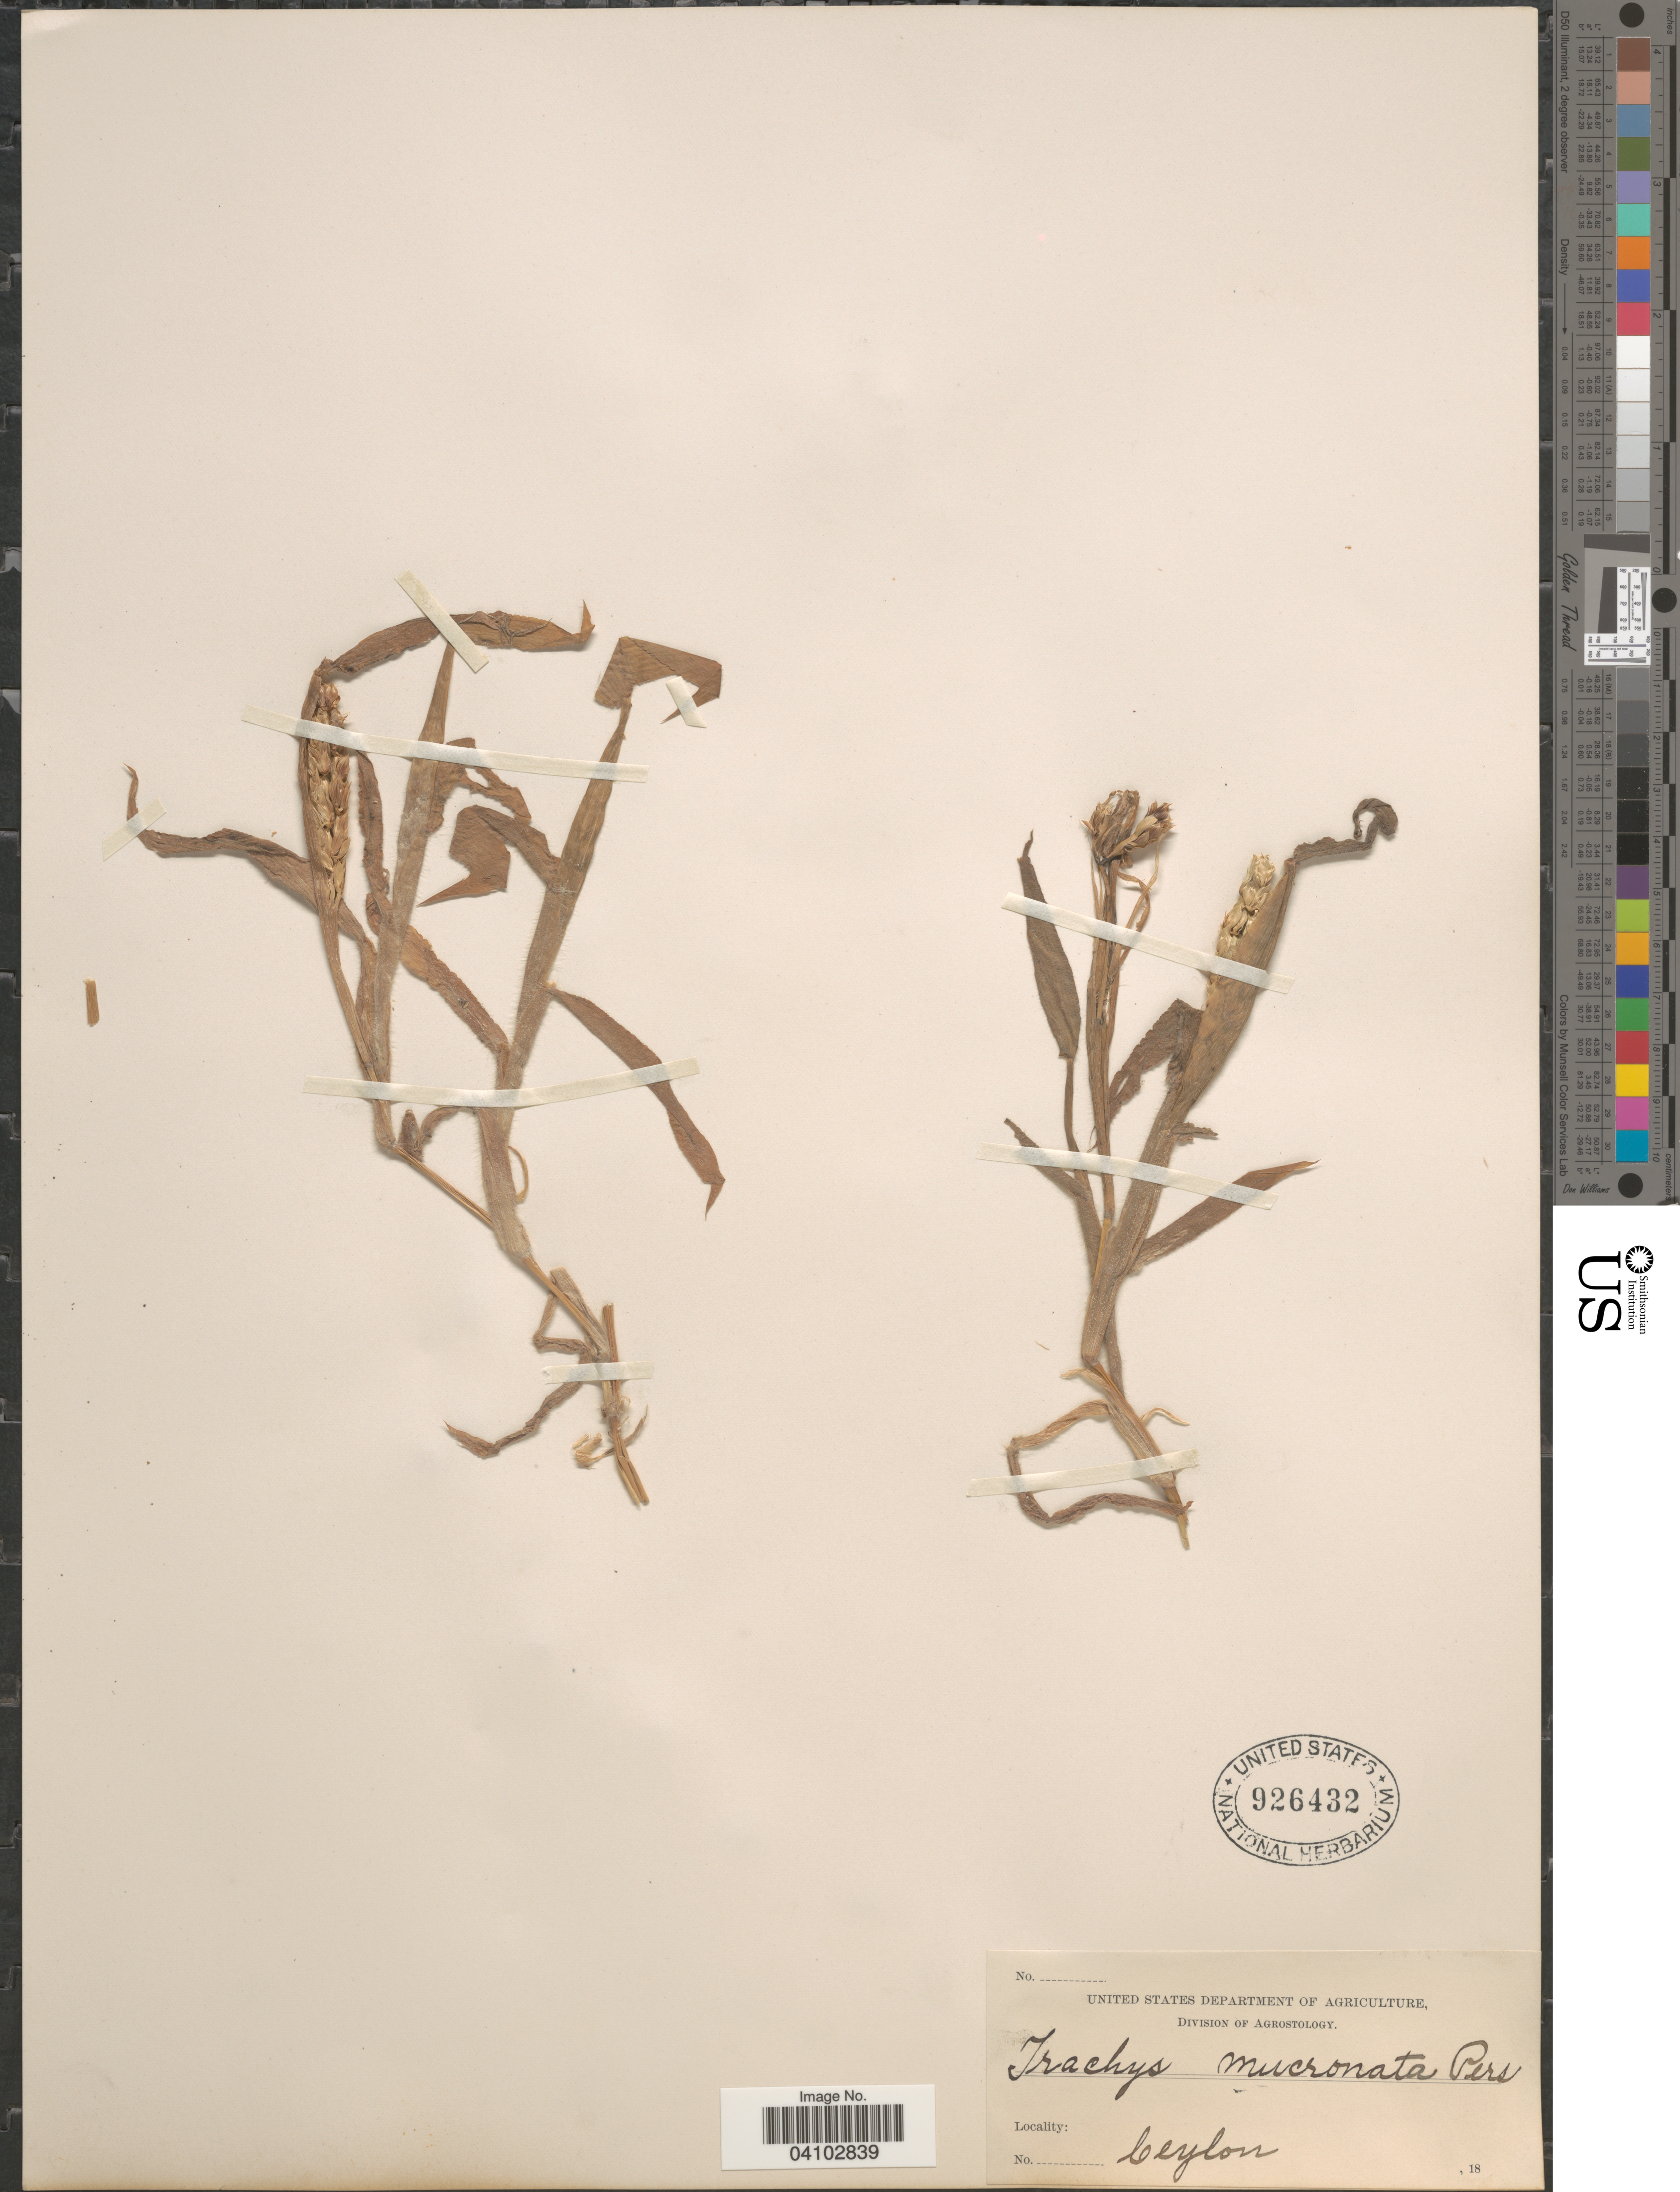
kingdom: Plantae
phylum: Tracheophyta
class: Liliopsida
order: Poales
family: Poaceae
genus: Trachys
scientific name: Trachys muricata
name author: (L.) Pers.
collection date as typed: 18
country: Sri Lanka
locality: Ceylon.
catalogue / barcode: US 926432